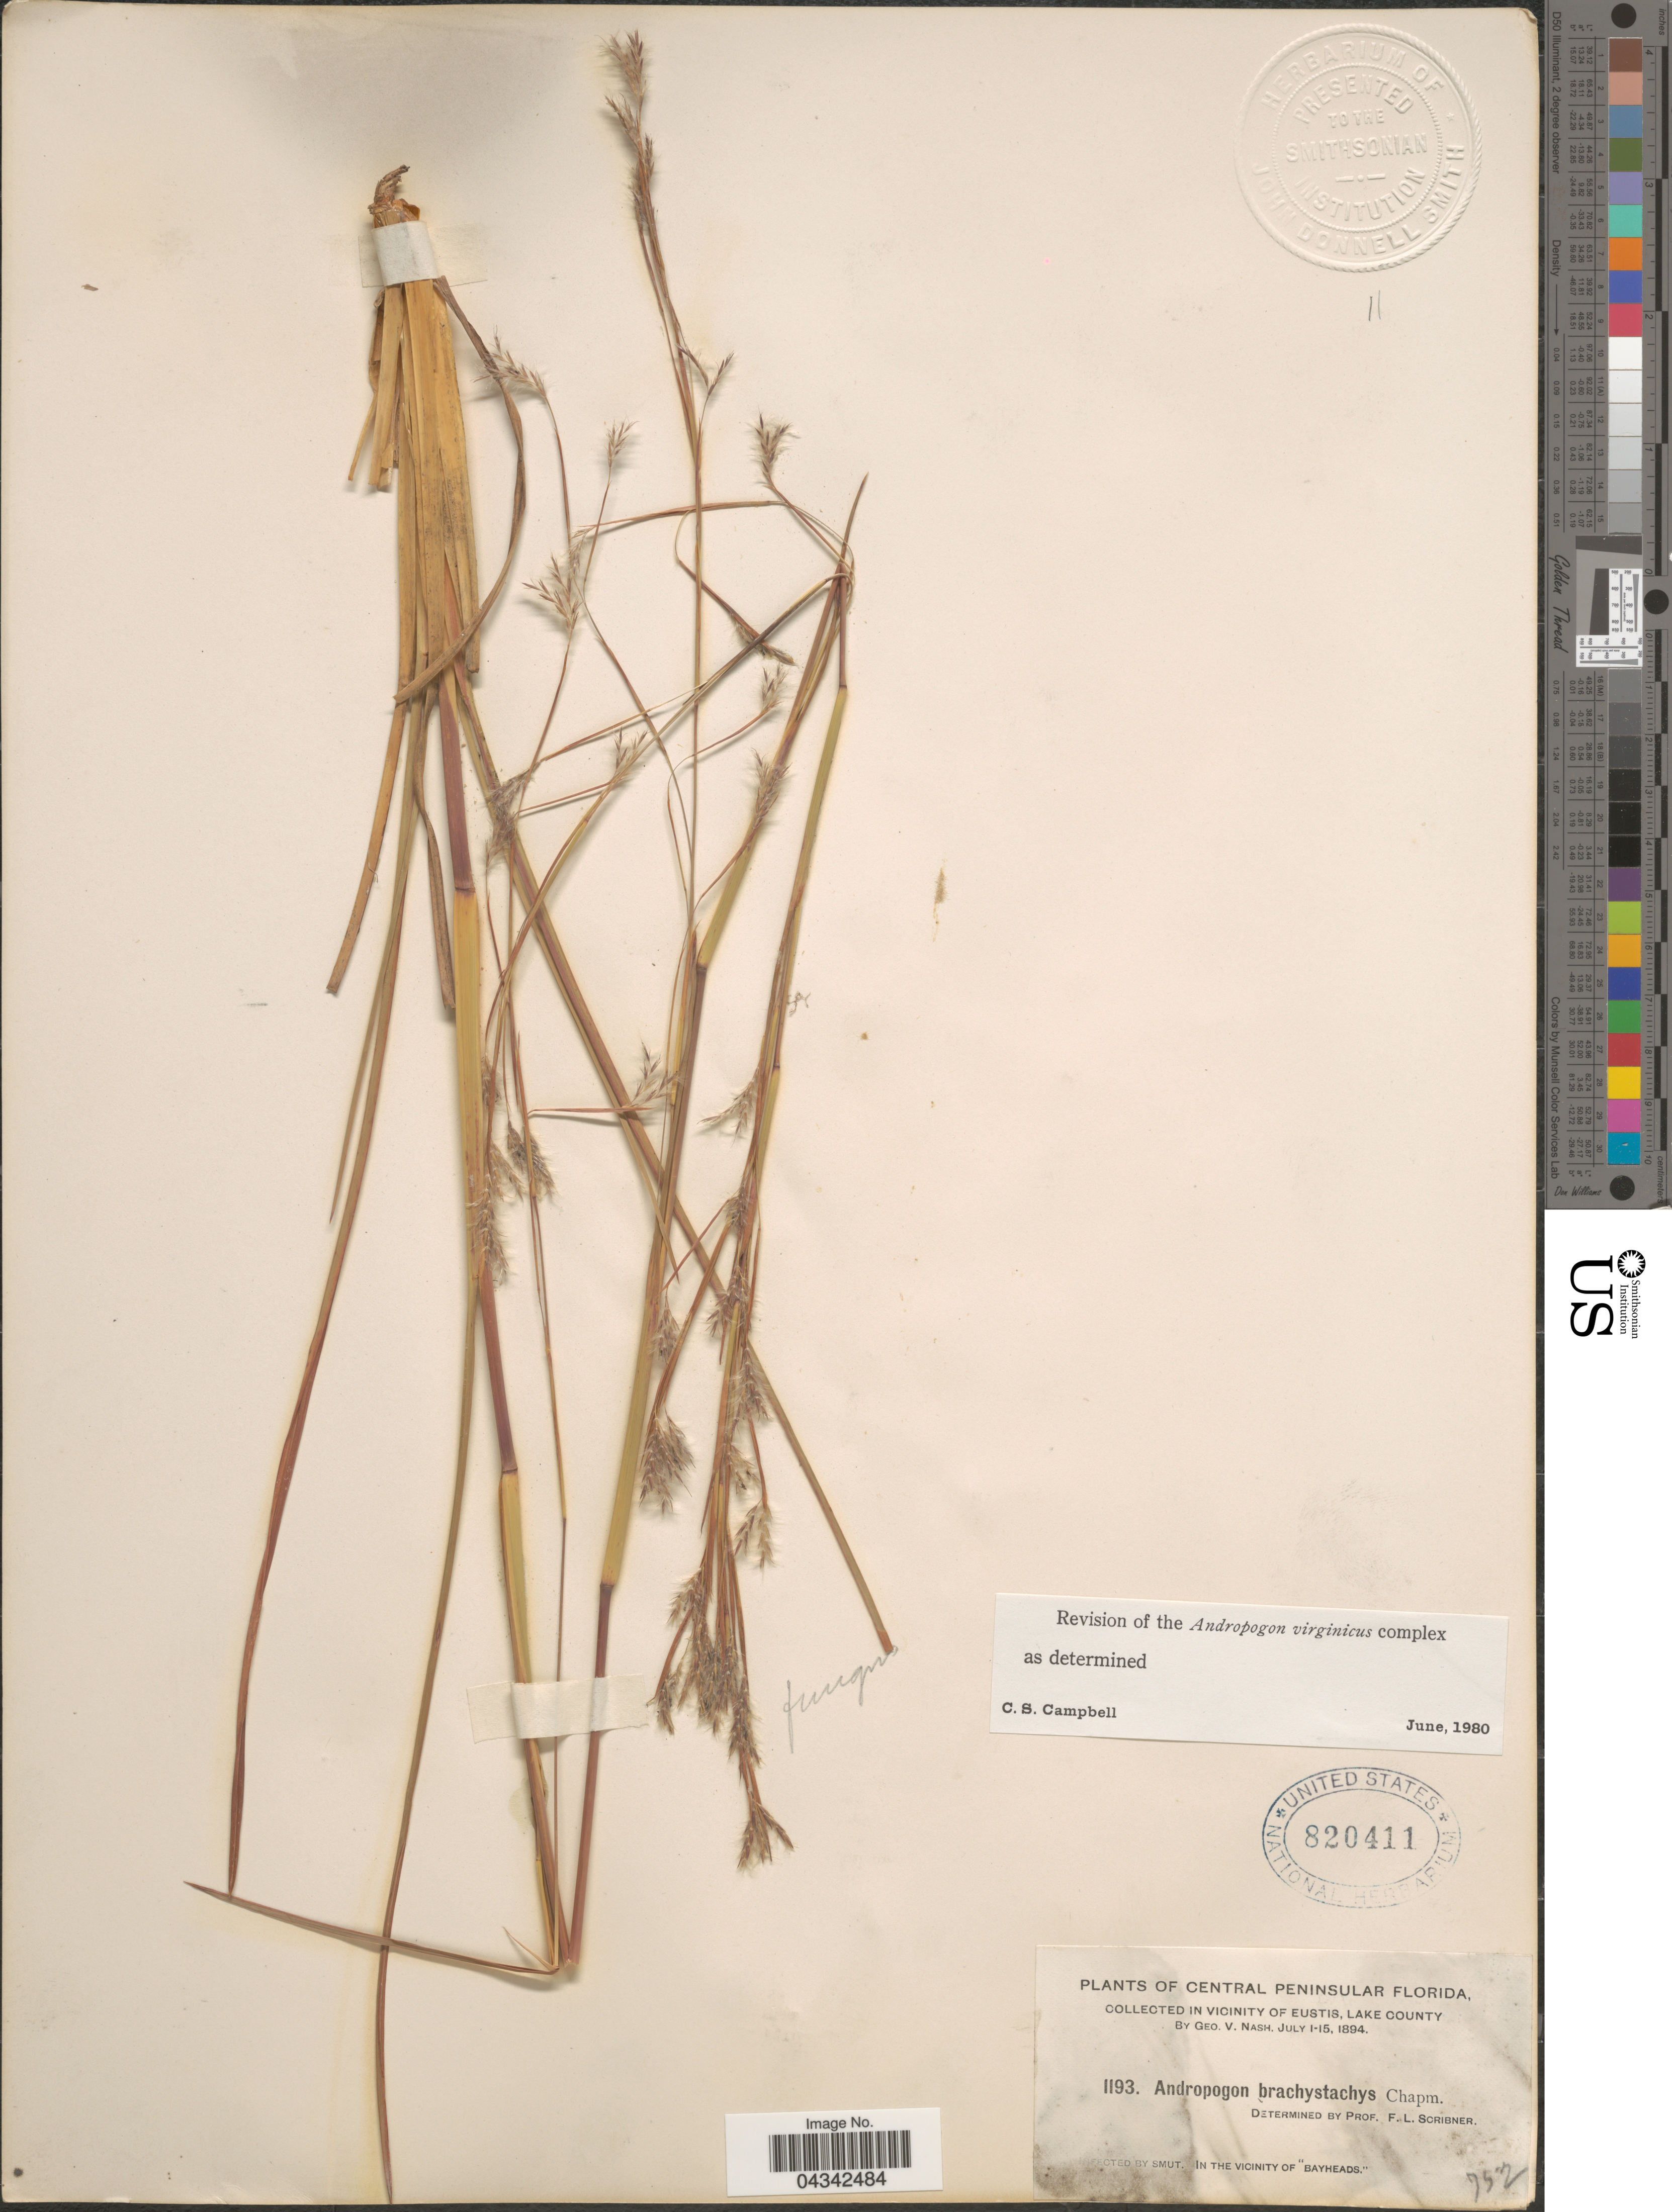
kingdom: Plantae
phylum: Tracheophyta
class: Liliopsida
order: Poales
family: Poaceae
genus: Andropogon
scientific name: Andropogon brachystachyus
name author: Chapm.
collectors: G. V. Nash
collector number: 1193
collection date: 1894-07-01/1894-07-15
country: United States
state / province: Florida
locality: Central Peninsular Florida, in vicinity of Eustis, Lake County. In the vicinity of "Bayheads.".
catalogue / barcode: US 820411